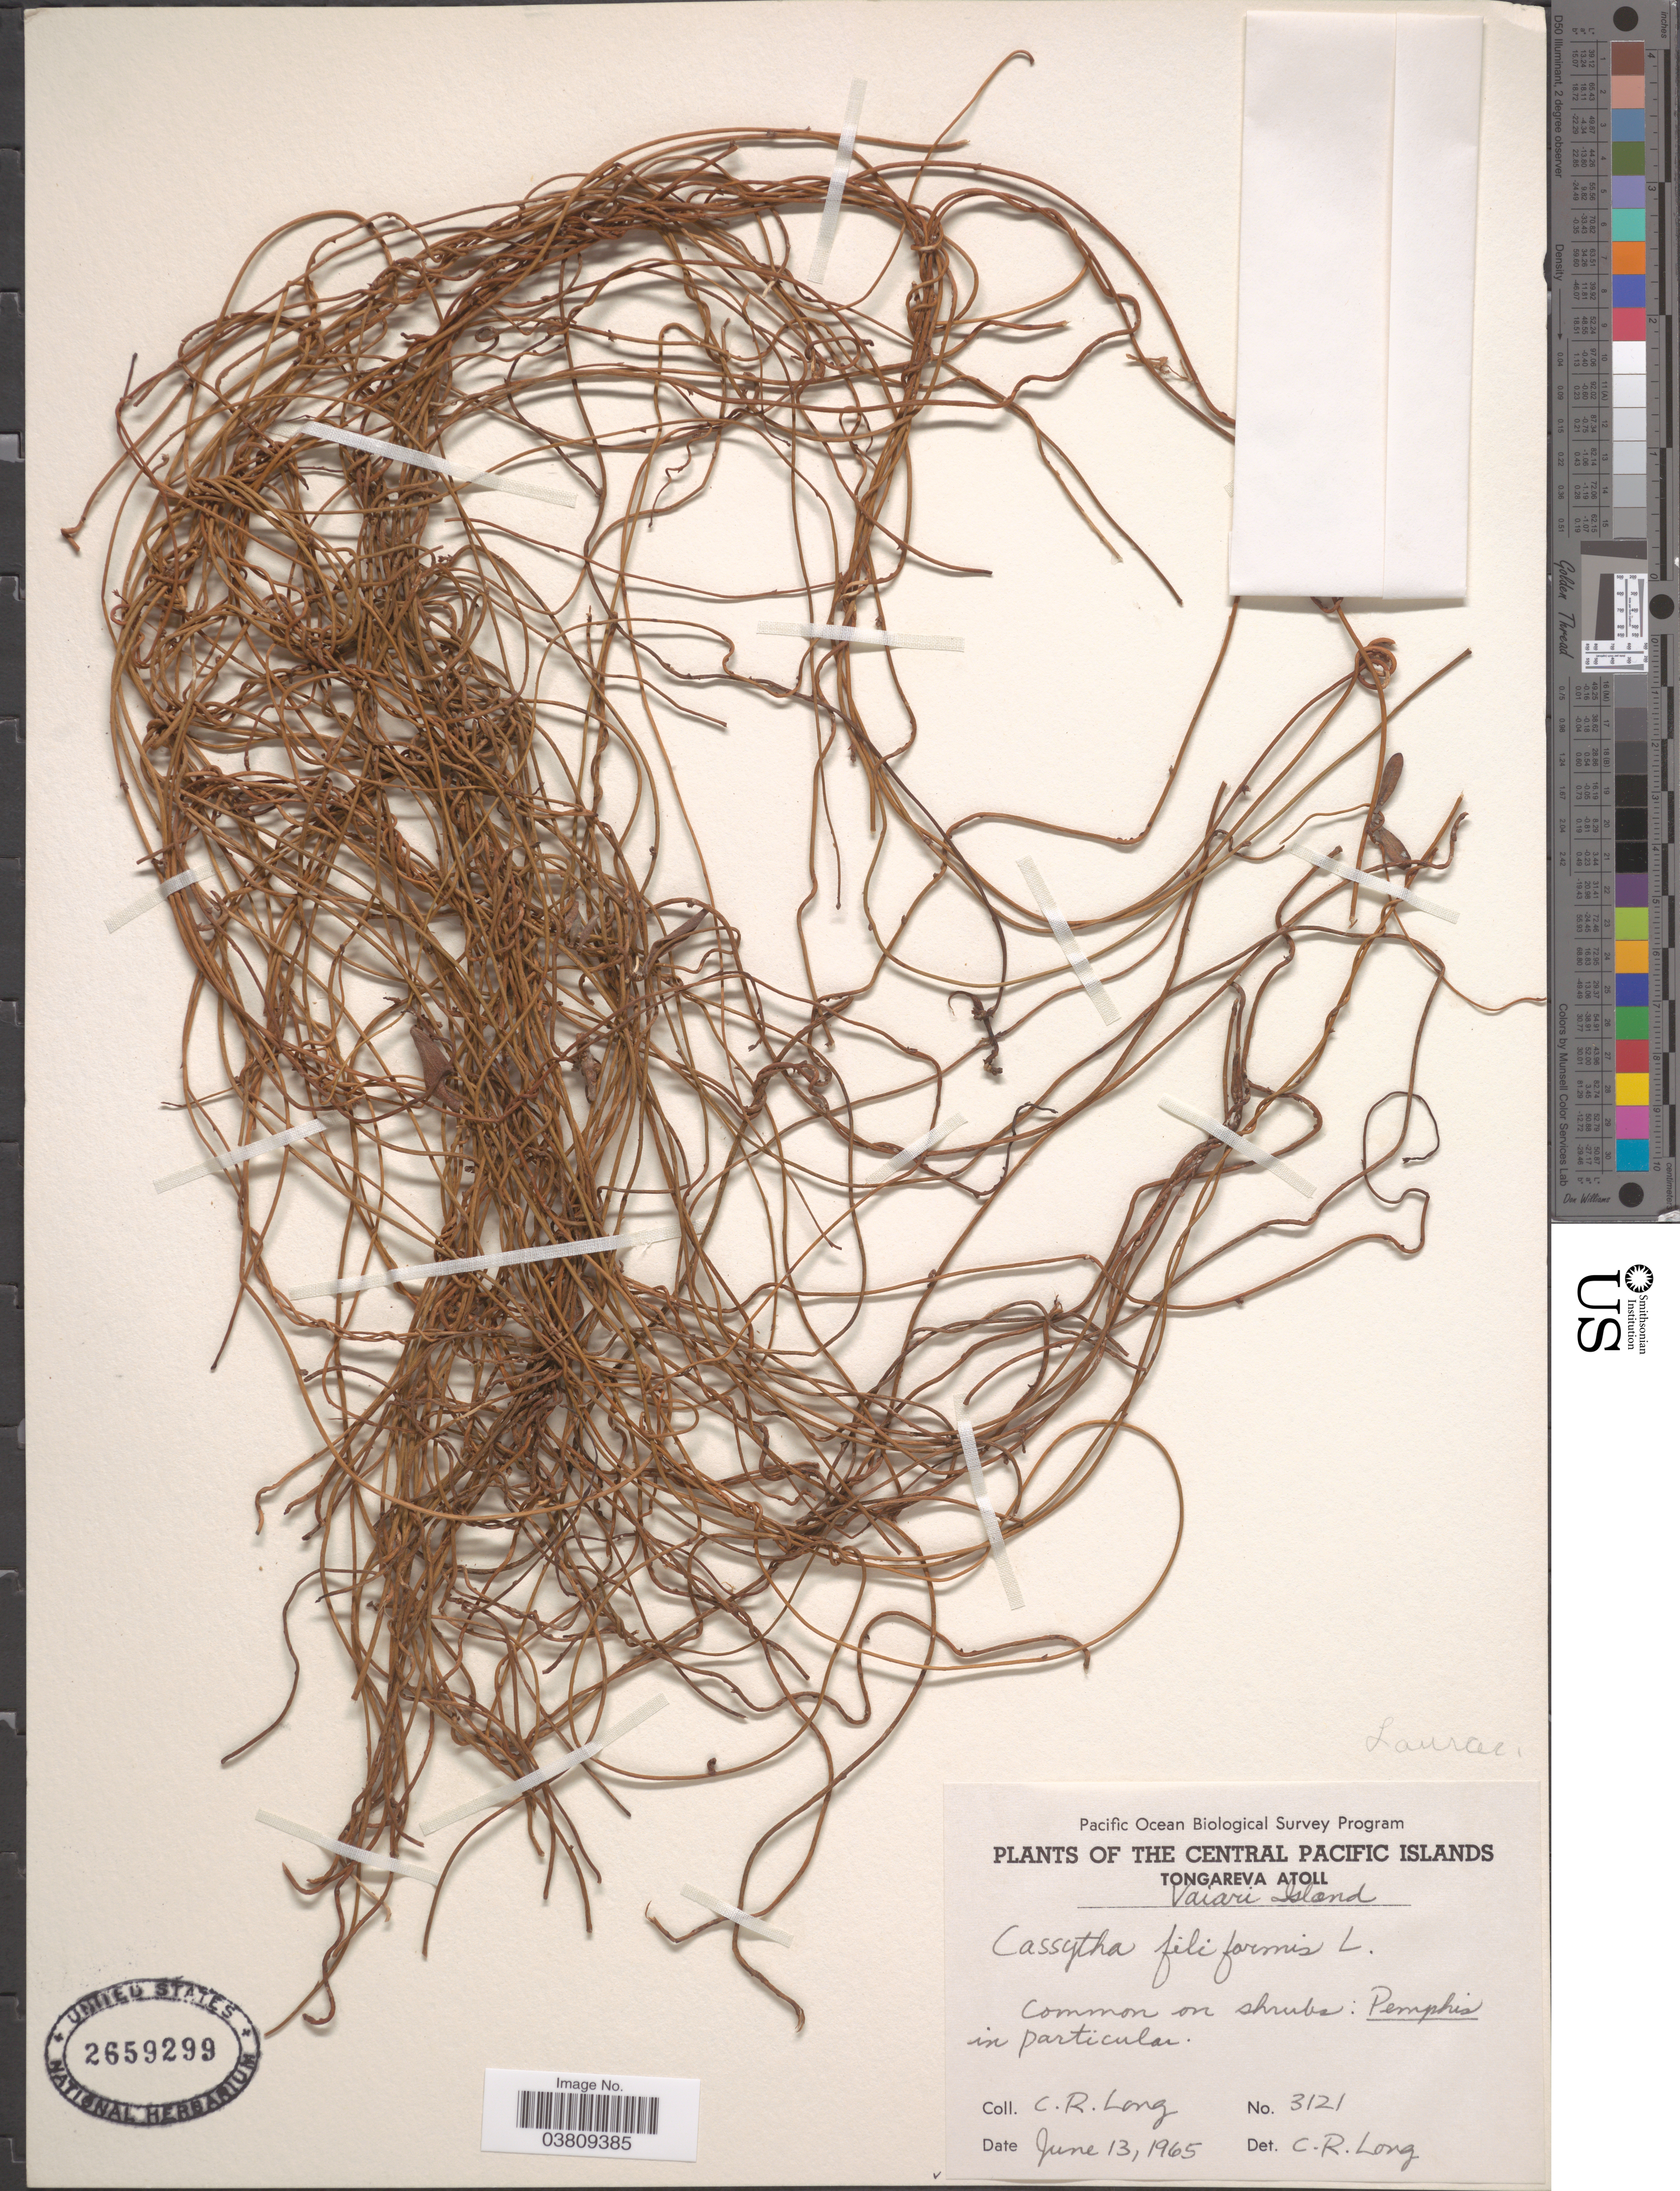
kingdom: Plantae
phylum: Tracheophyta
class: Magnoliopsida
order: Laurales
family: Lauraceae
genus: Cassytha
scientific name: Cassytha filiformis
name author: L.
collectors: C. R. Long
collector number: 3121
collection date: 1965-06-13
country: Cook Islands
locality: The Central Pacific Islands. Tongareva Atoll. Vaiari Island.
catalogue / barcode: US 2659299